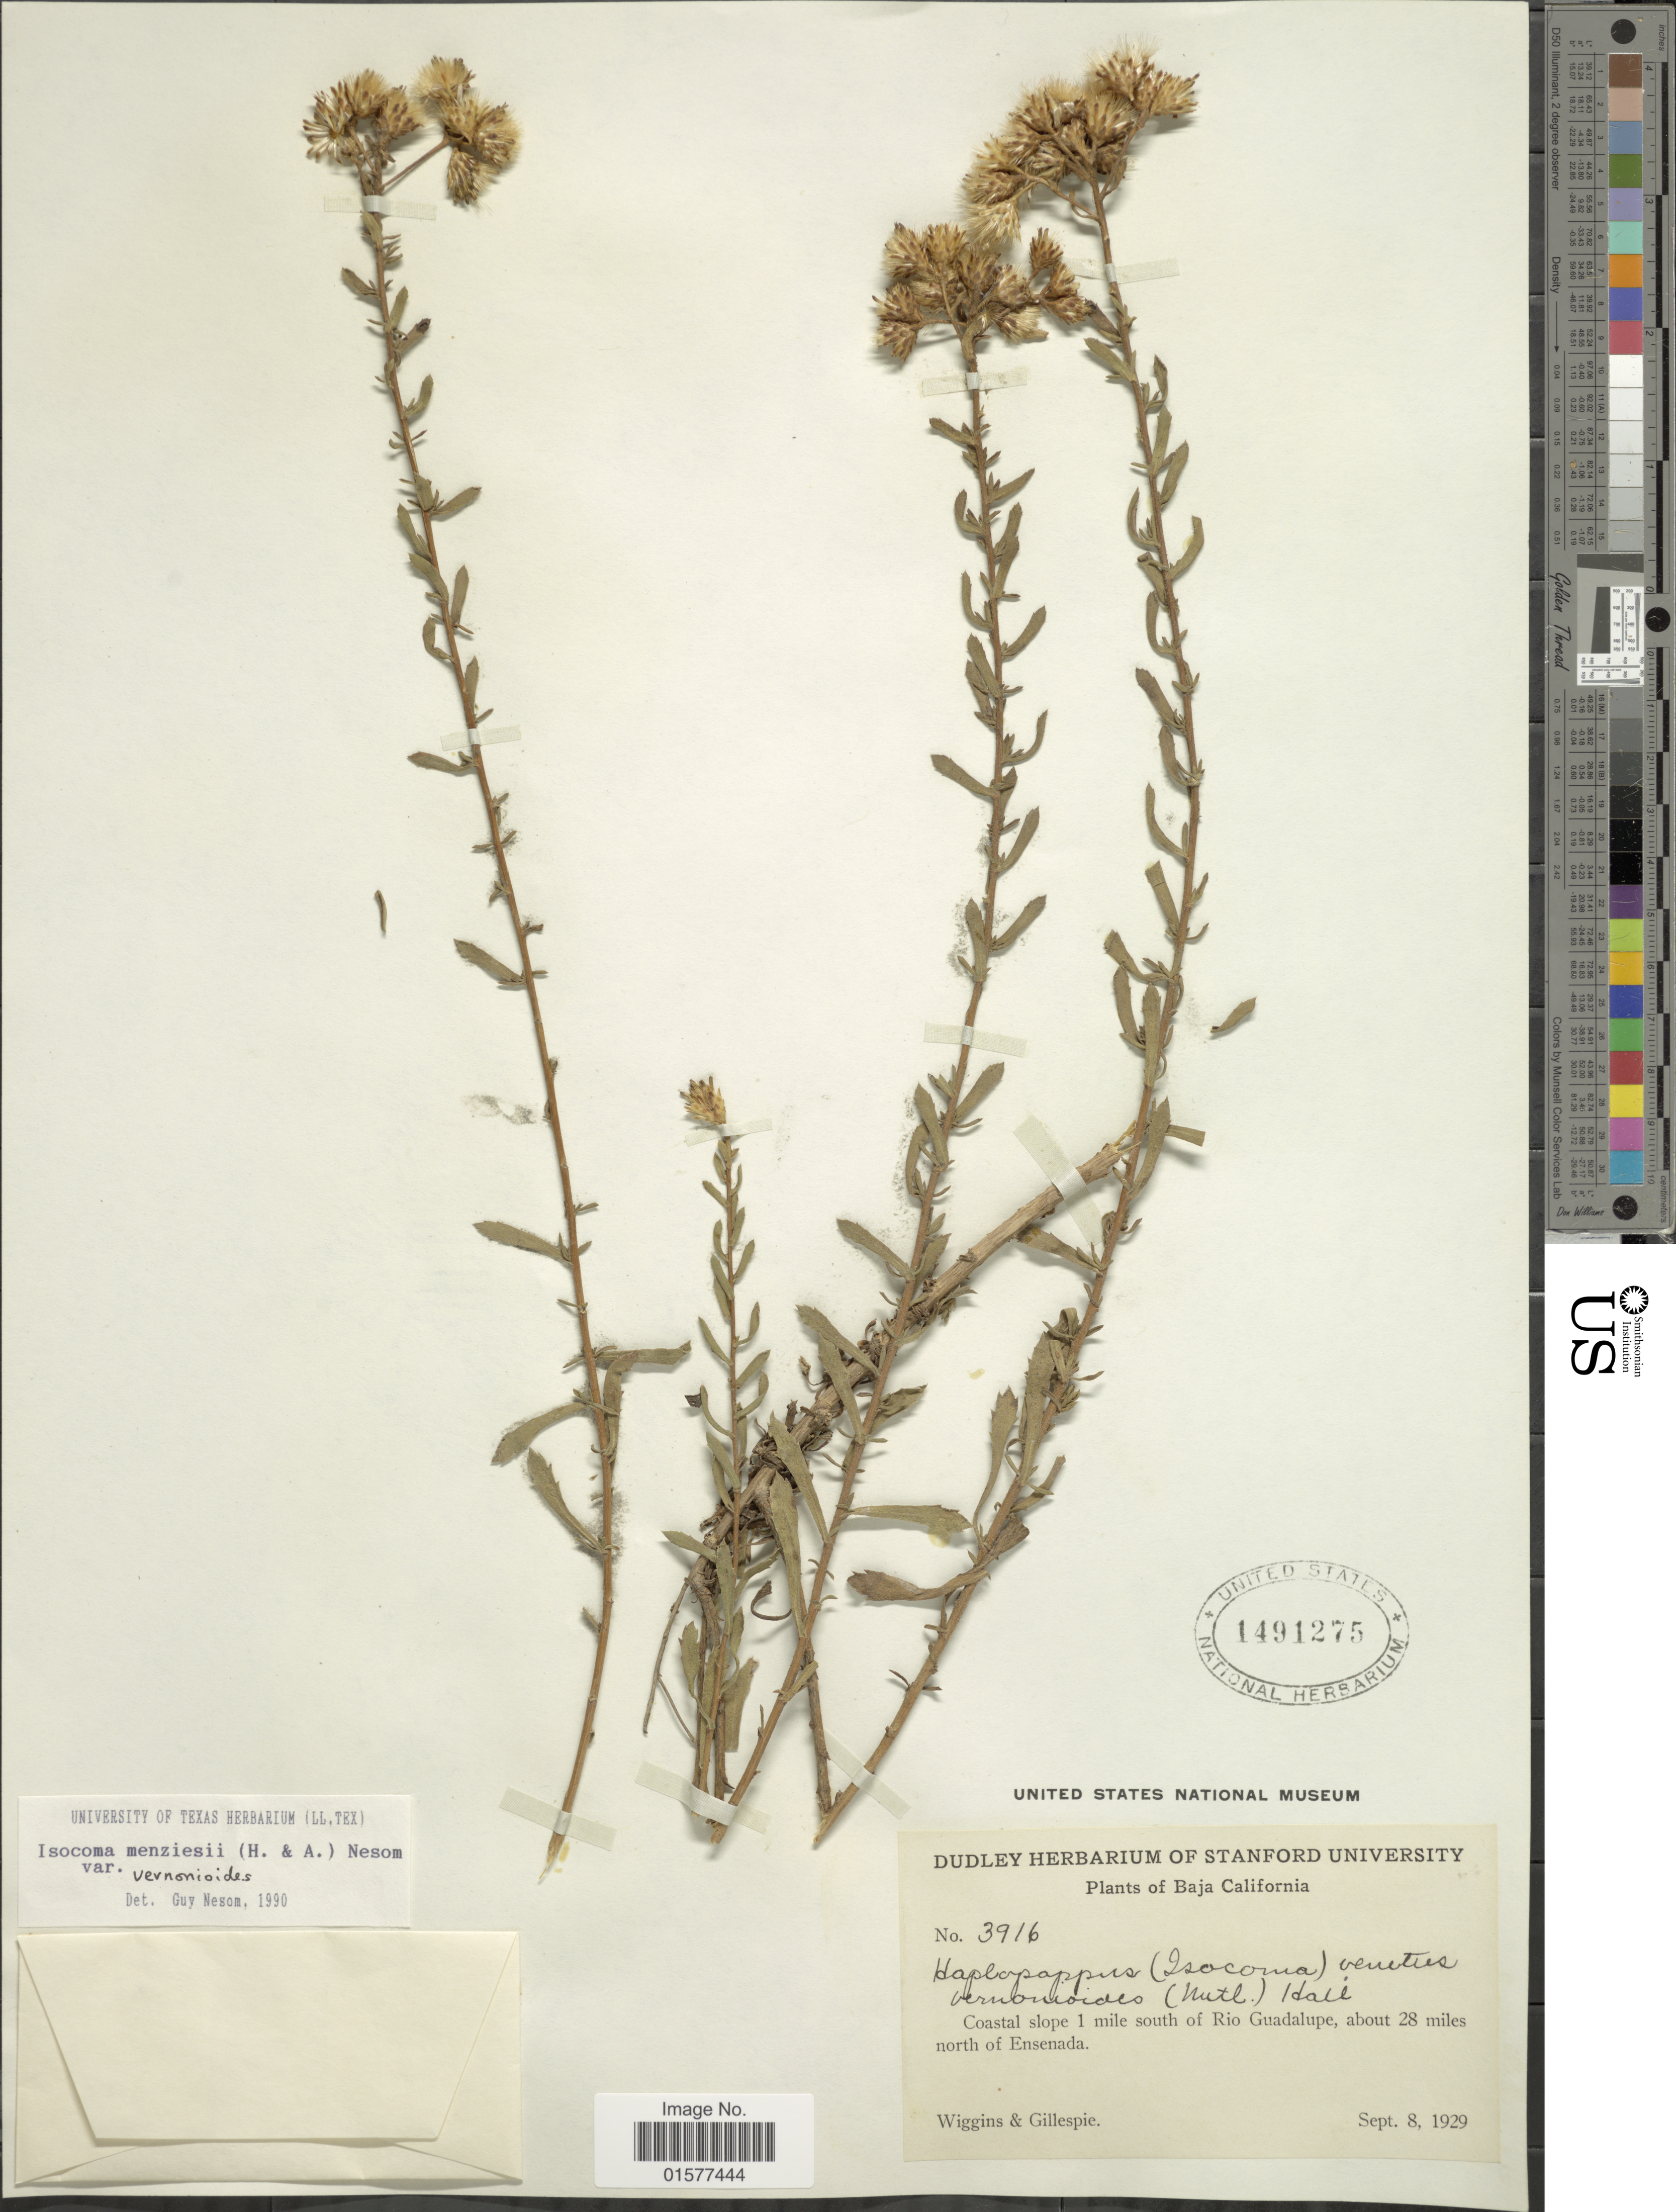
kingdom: Plantae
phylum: Tracheophyta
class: Magnoliopsida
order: Asterales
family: Asteraceae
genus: Isocoma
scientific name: Isocoma menziesii var. vernonioides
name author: (Nutt.) G.L. Nesom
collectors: -- Wiggins & -- Gillespie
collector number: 3916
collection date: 1929-09-08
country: Mexico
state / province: Baja California Norte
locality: Coastal slope 1 mile south of Rio Guadalupe, about 28 miles north of Ensenada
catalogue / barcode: US 1491275